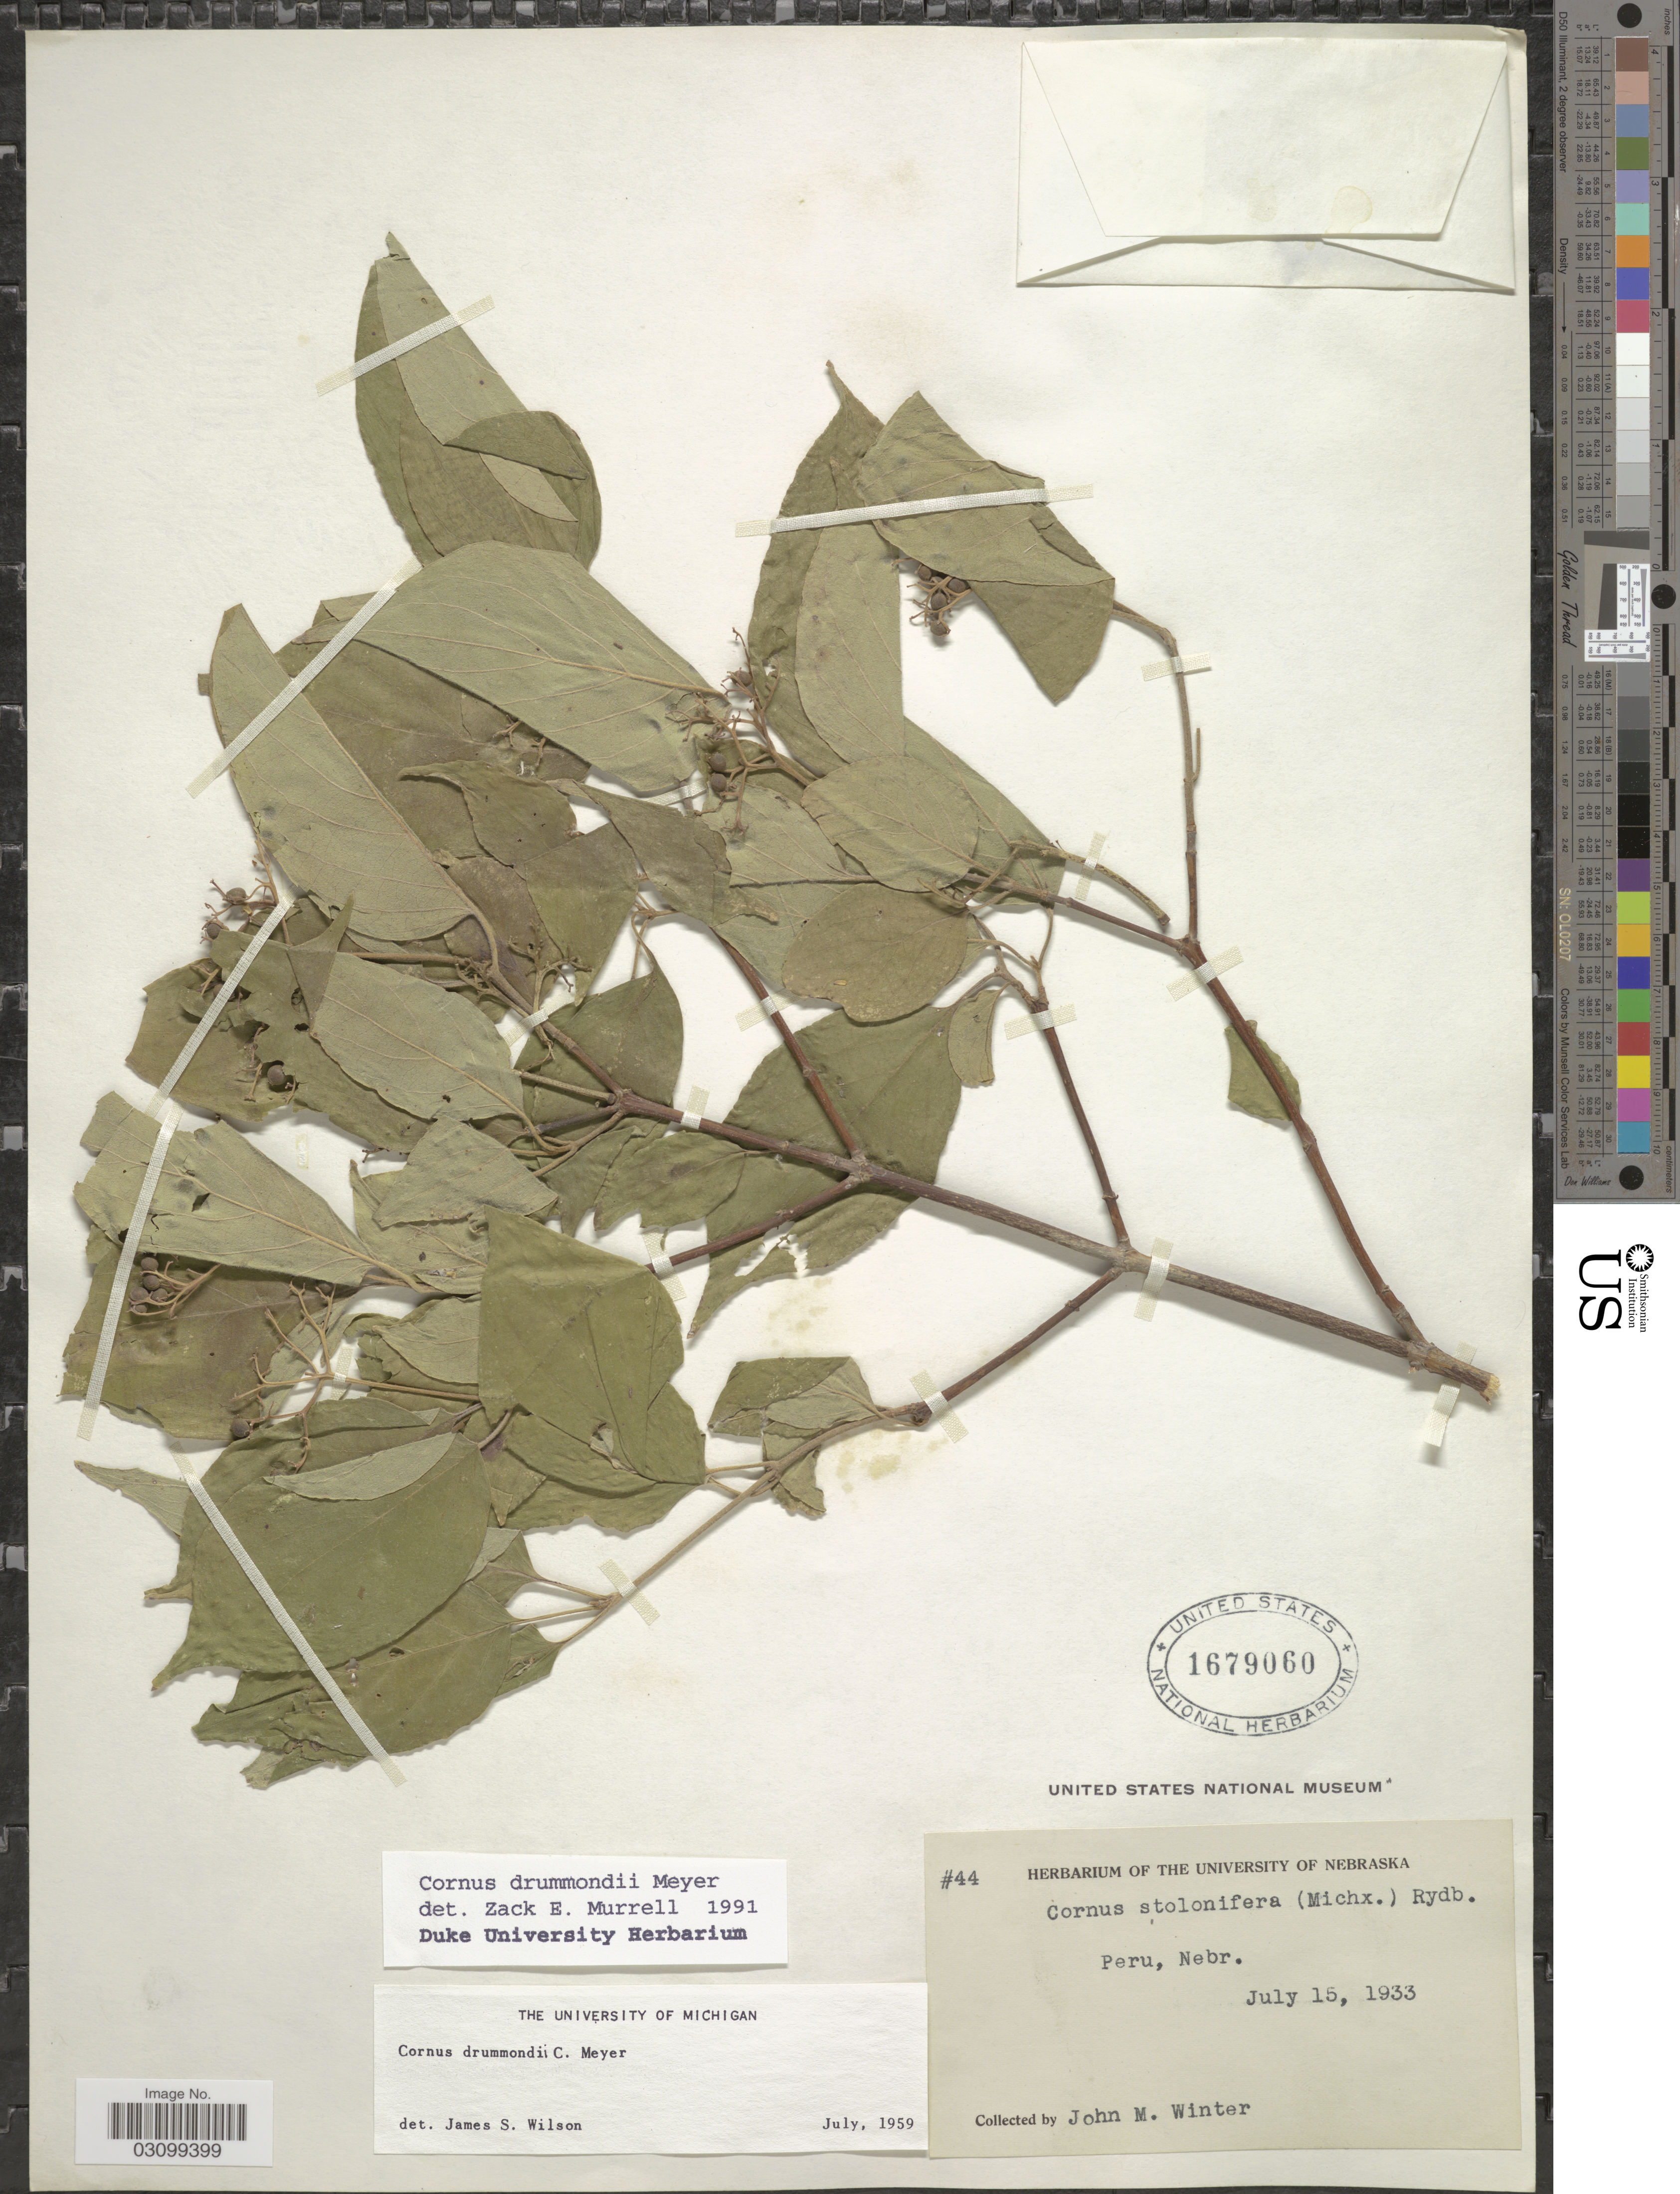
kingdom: Plantae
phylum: Tracheophyta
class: Magnoliopsida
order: Cornales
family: Cornaceae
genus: Cornus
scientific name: Cornus drummondii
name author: C.A. Mey.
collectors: J. M. Winter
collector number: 44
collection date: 1933-07-15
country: United States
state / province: Nebraska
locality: Peru.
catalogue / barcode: US 1679060